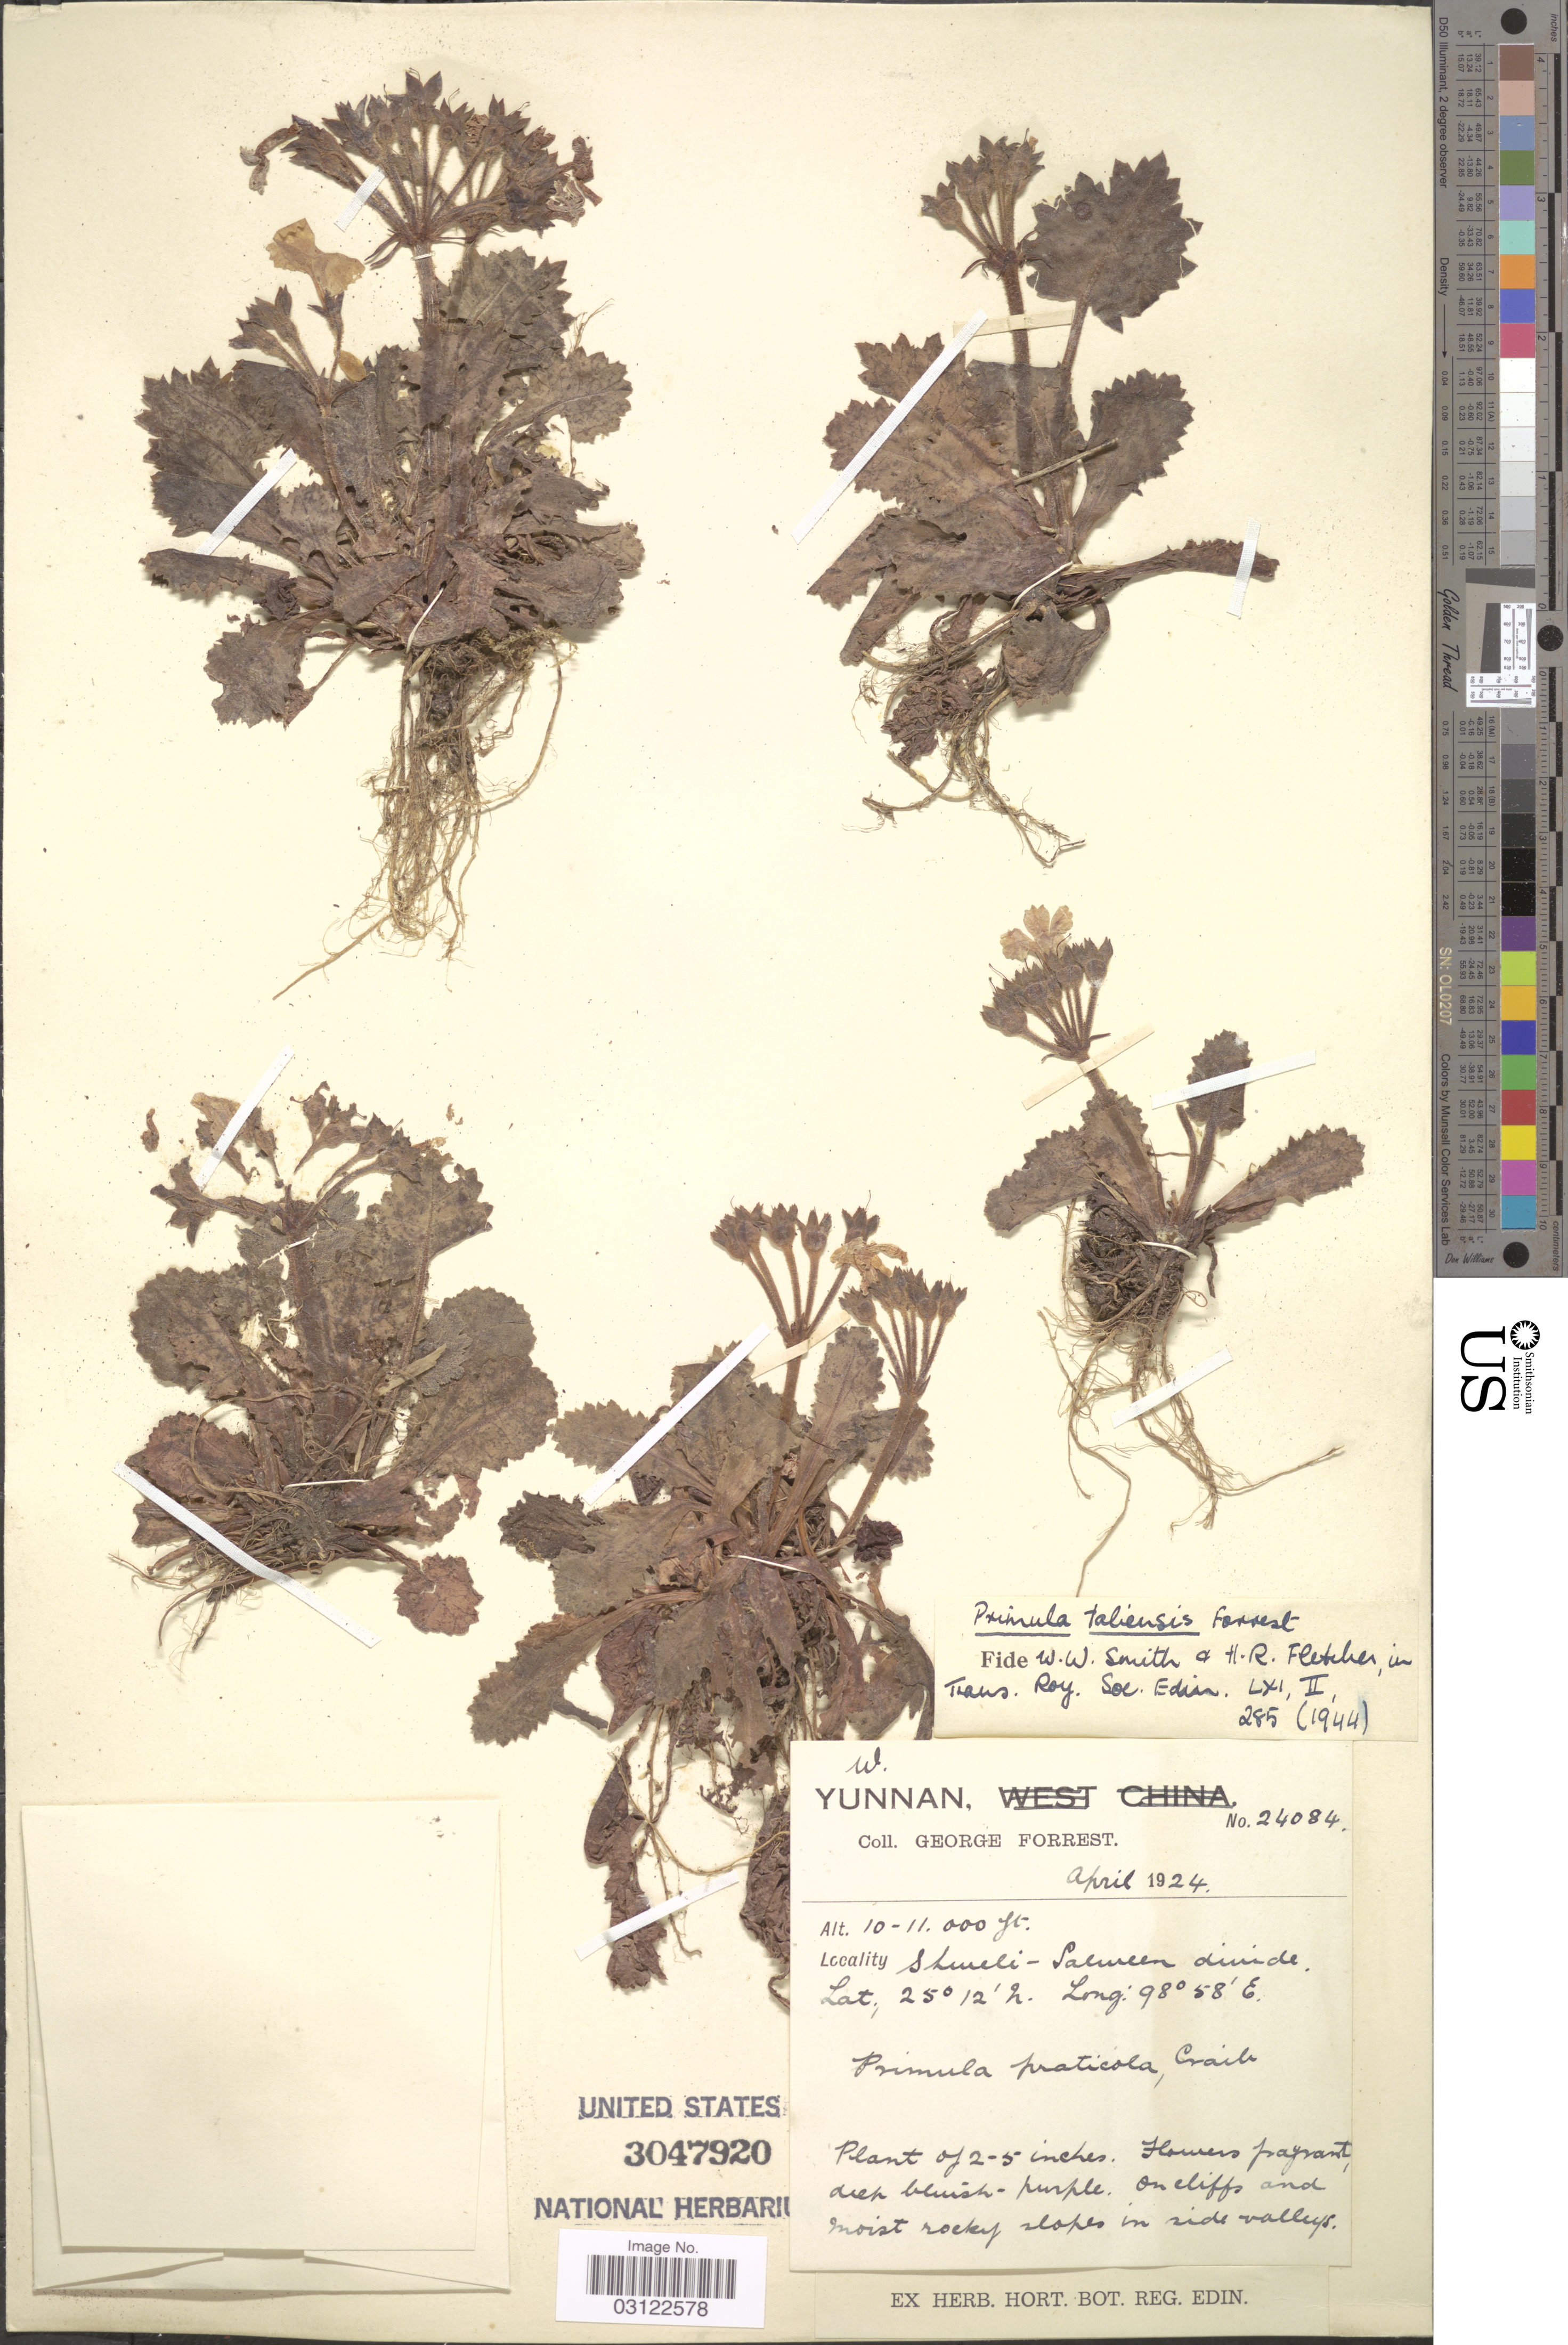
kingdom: Plantae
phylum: Tracheophyta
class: Magnoliopsida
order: Ericales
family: Primulaceae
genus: Primula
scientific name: Primula taliensis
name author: Forrest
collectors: G. Forrest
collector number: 24084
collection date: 1924-04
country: China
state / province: Yunnan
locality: W. Yunnan. Shweli-Salween divide.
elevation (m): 3048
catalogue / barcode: US 3047920